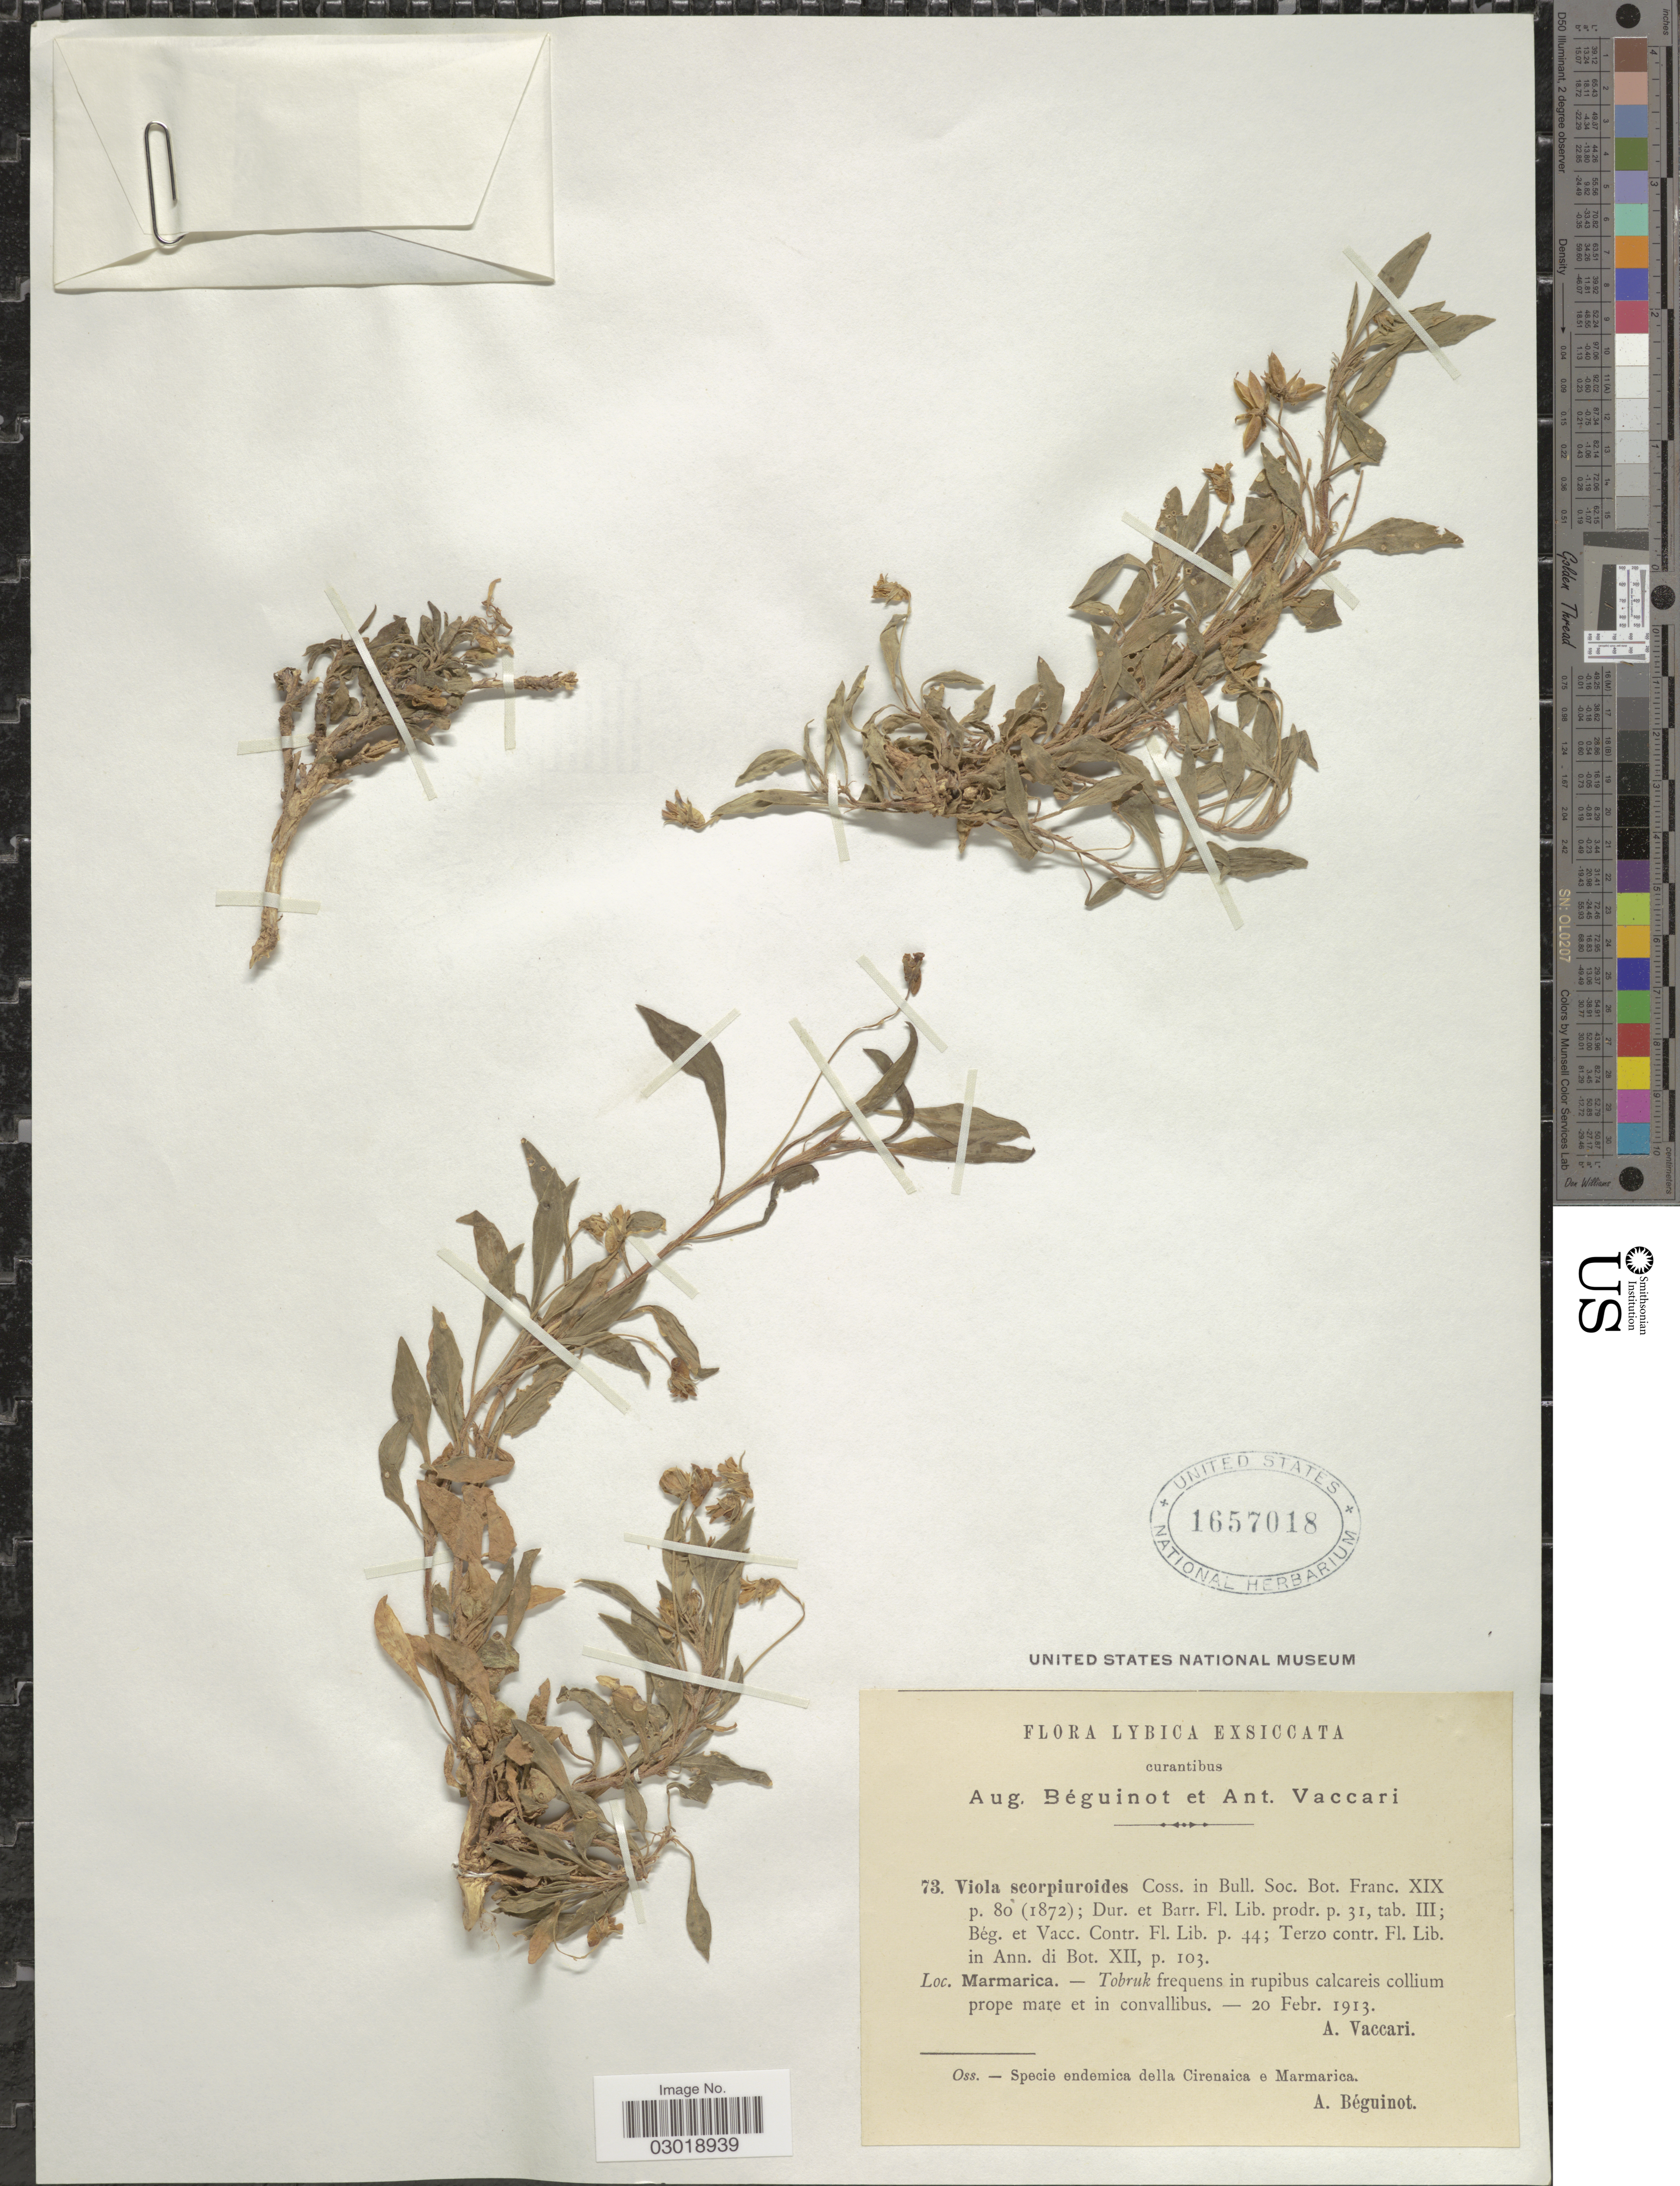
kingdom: Plantae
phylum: Tracheophyta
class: Magnoliopsida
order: Malpighiales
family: Violaceae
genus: Viola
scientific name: Viola scorpiuroides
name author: Coss.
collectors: A. Vaccari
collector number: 73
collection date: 1913-02-20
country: Libya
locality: Lybica. Marmarica. - Tobruk.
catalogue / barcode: US 1657018